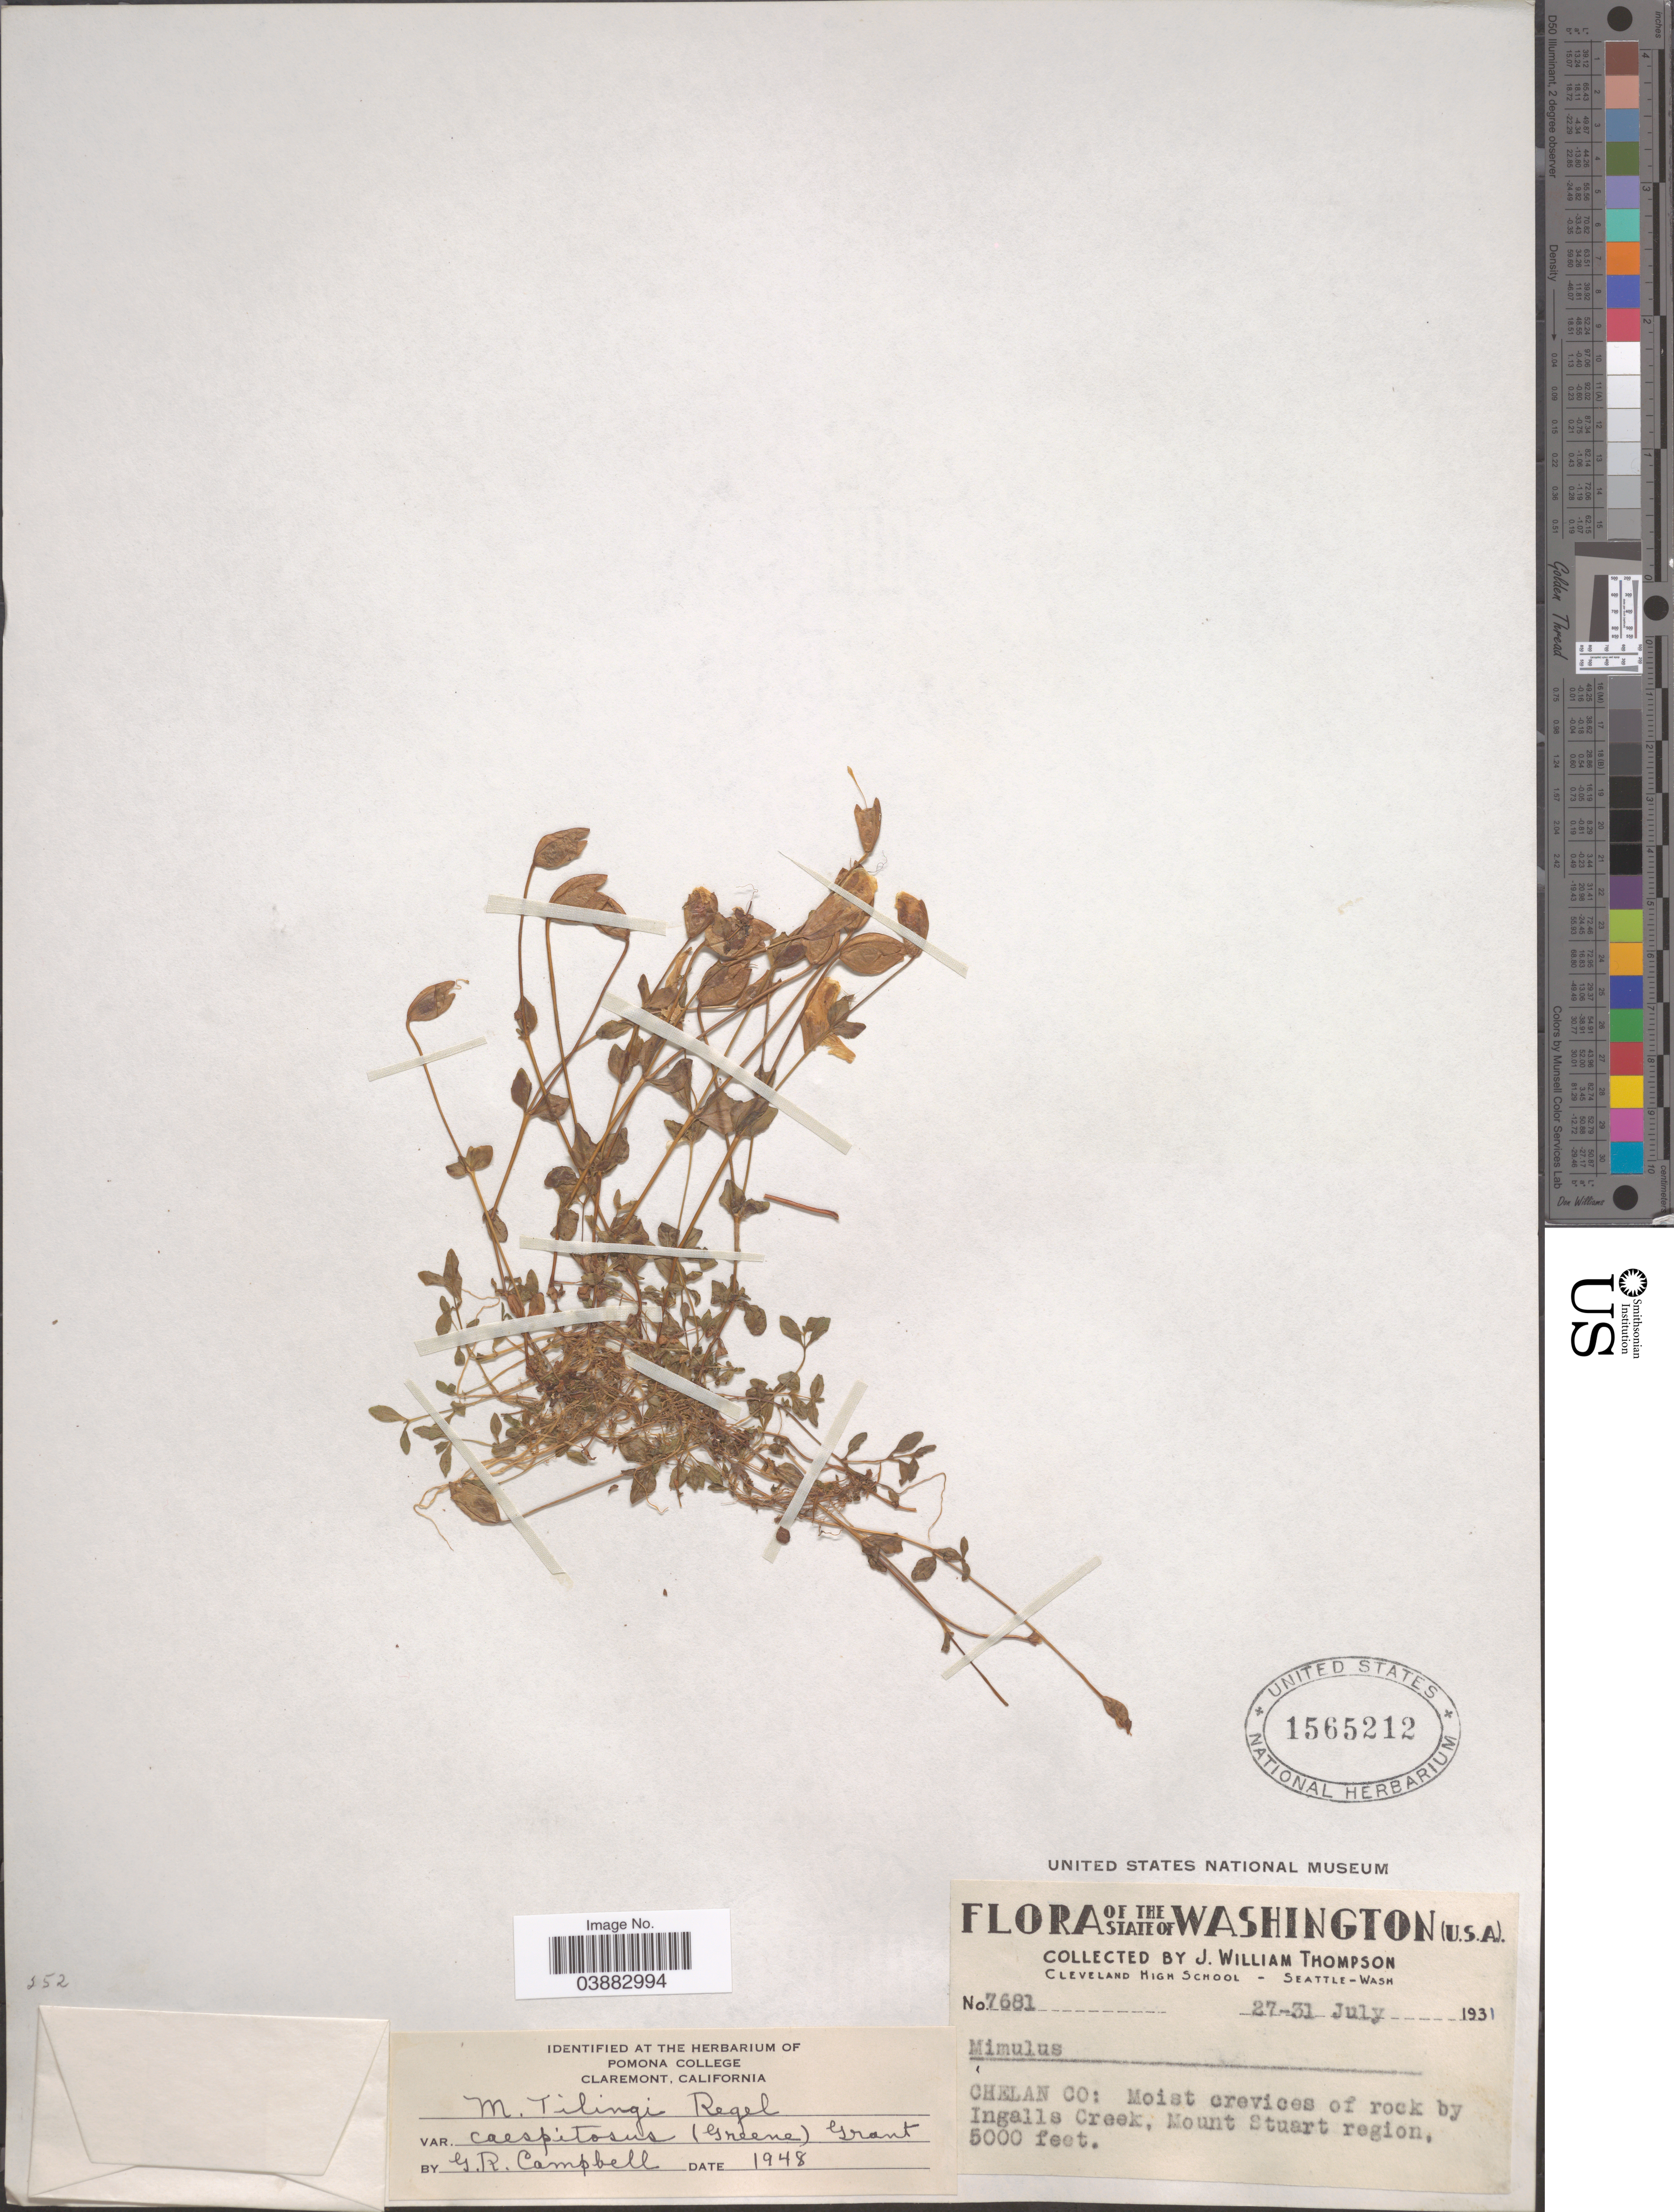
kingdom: Plantae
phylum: Tracheophyta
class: Magnoliopsida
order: Lamiales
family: Phrymaceae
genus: Mimulus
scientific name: Mimulus tilingii var. caespitosus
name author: (Greene) A.L. Grant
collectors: J. W. Thompson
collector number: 7681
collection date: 1931-07-27/1931-07-31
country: United States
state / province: Washington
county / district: Chelan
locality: Chelan Co: Ingalls Creek, Mount Stuart region.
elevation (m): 1524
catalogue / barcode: US 1565212